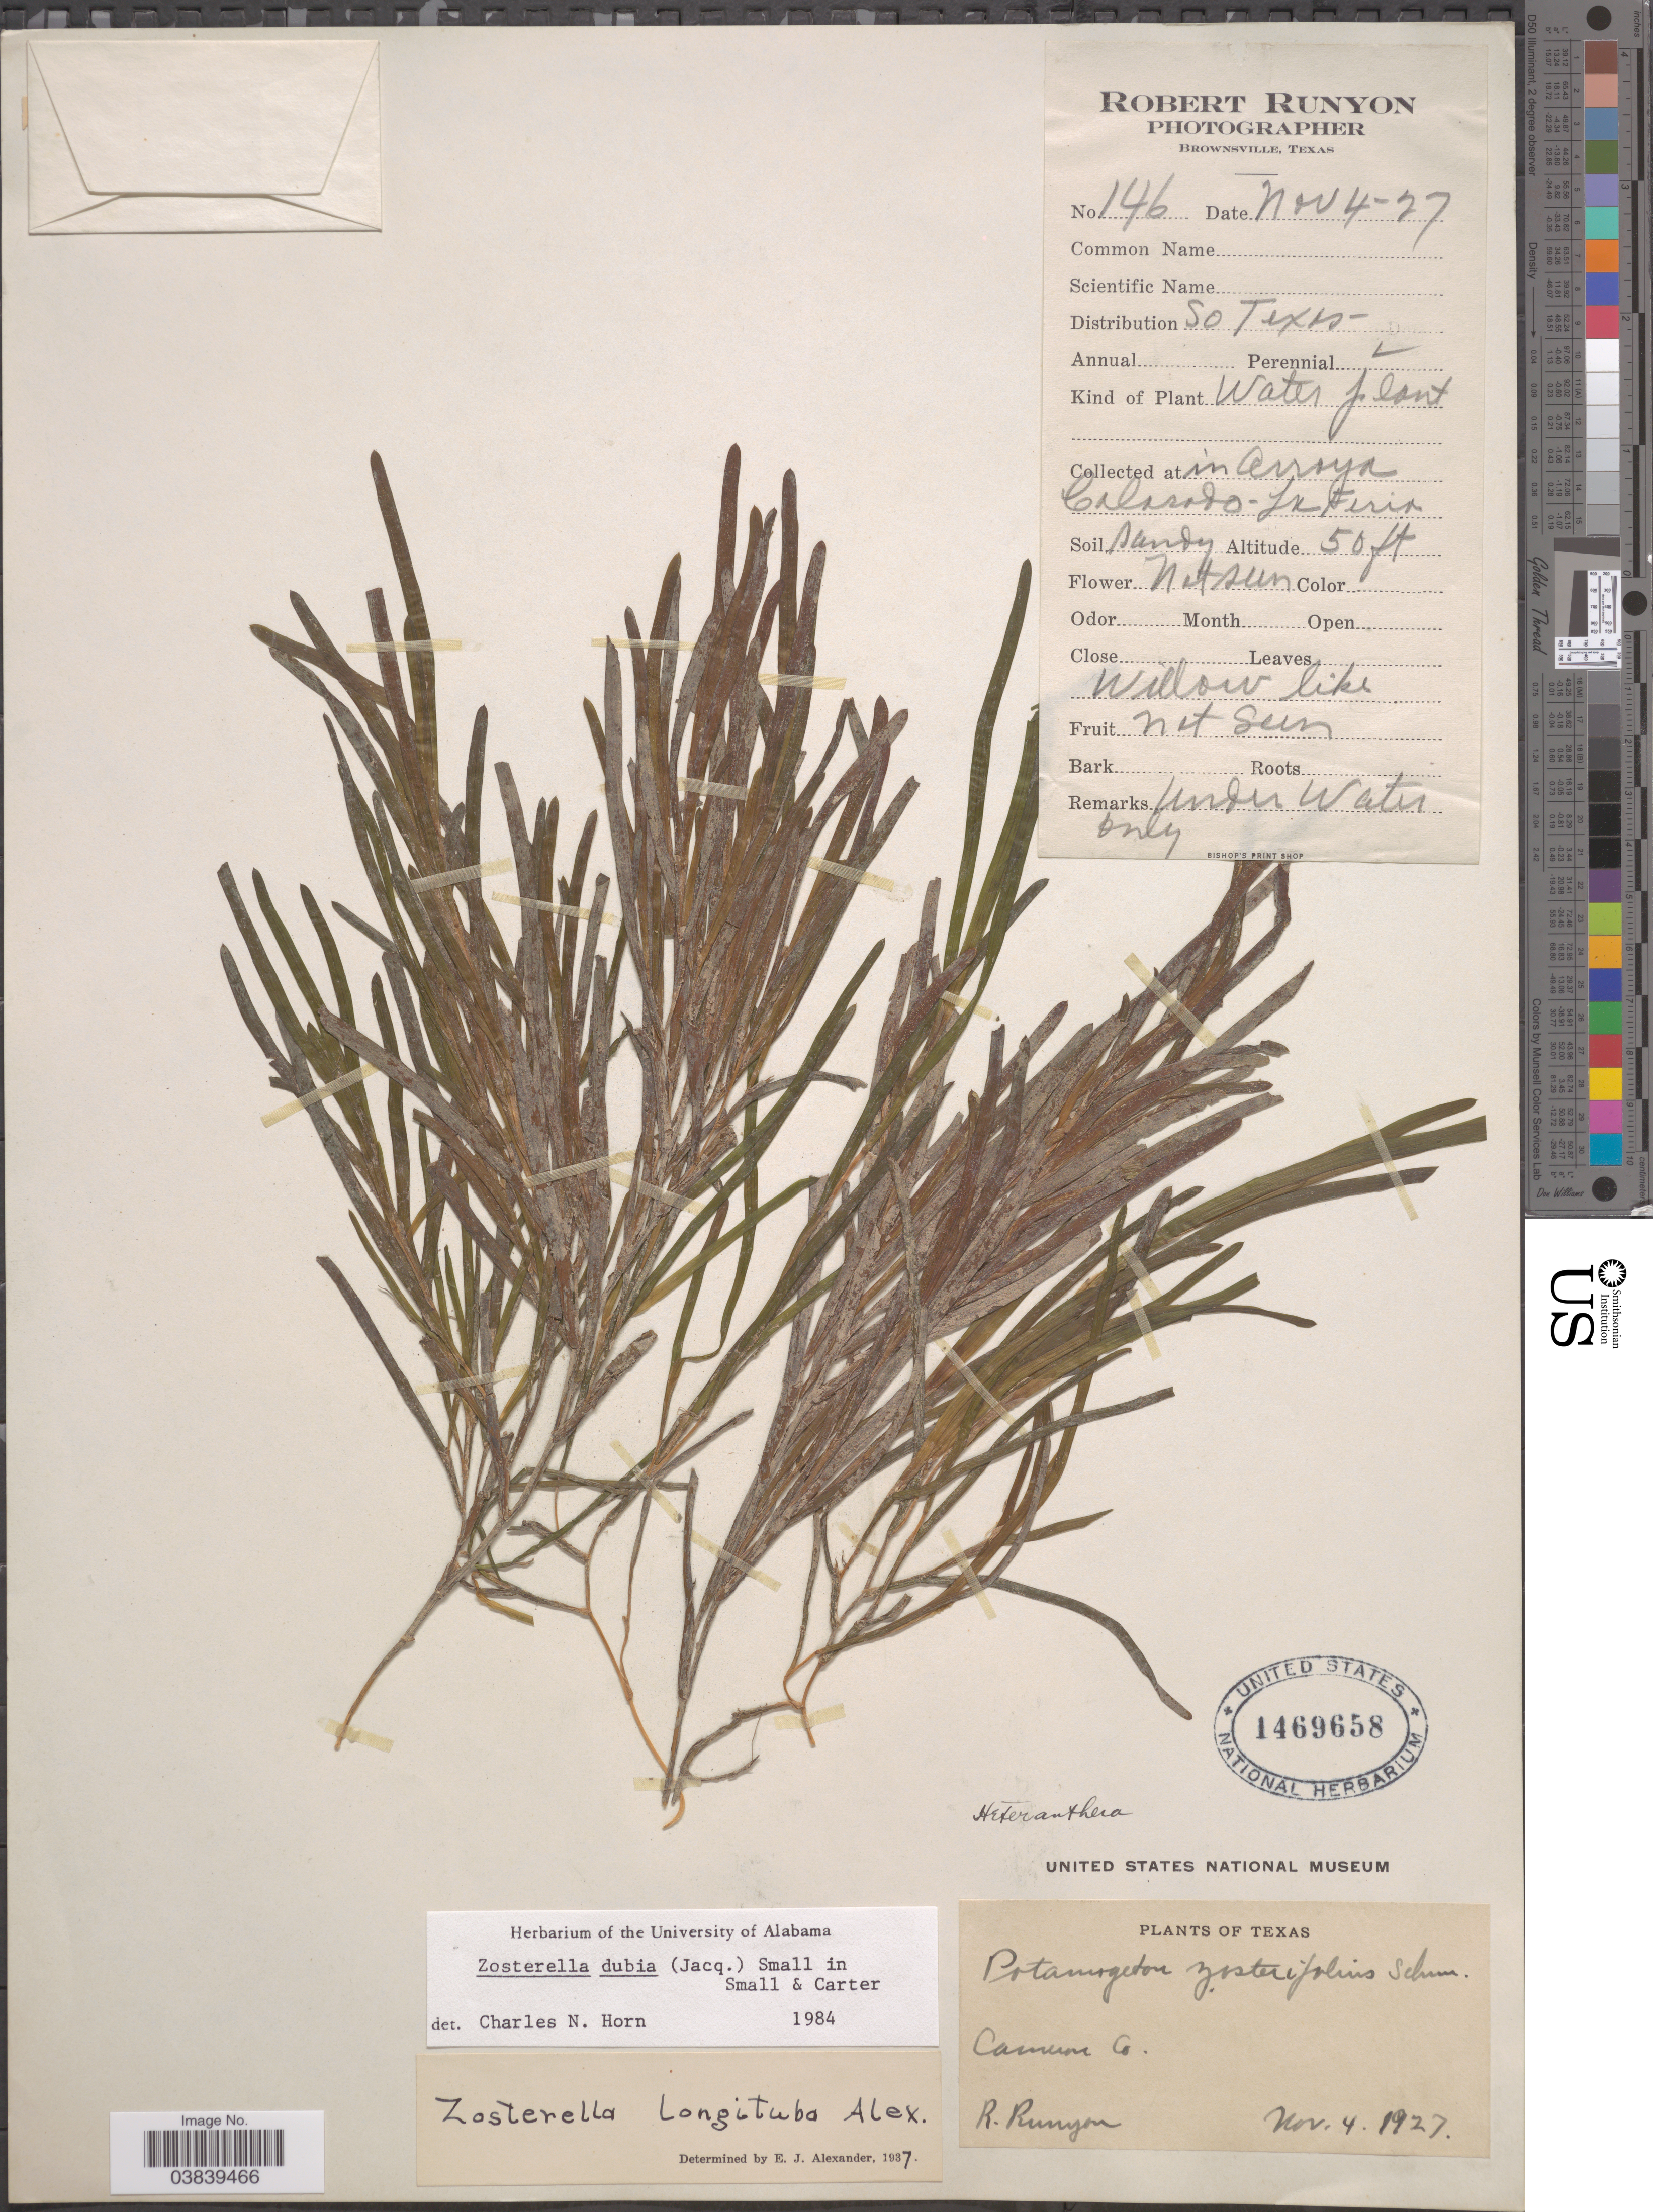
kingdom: Plantae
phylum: Tracheophyta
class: Liliopsida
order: Commelinales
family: Pontederiaceae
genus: Heteranthera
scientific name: Heteranthera dubia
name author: (Jacq.) MacMill.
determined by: Strong, Mark T., (BOT), Smithsonian Institution - National Museum of Natural History (UNITED STATES)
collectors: R. Runyon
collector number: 146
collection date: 1927-11-04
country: United States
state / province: Texas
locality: Cameron Co. So Texas. In Arroyo Colorado- La Feria.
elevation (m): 15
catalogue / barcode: US 1469658